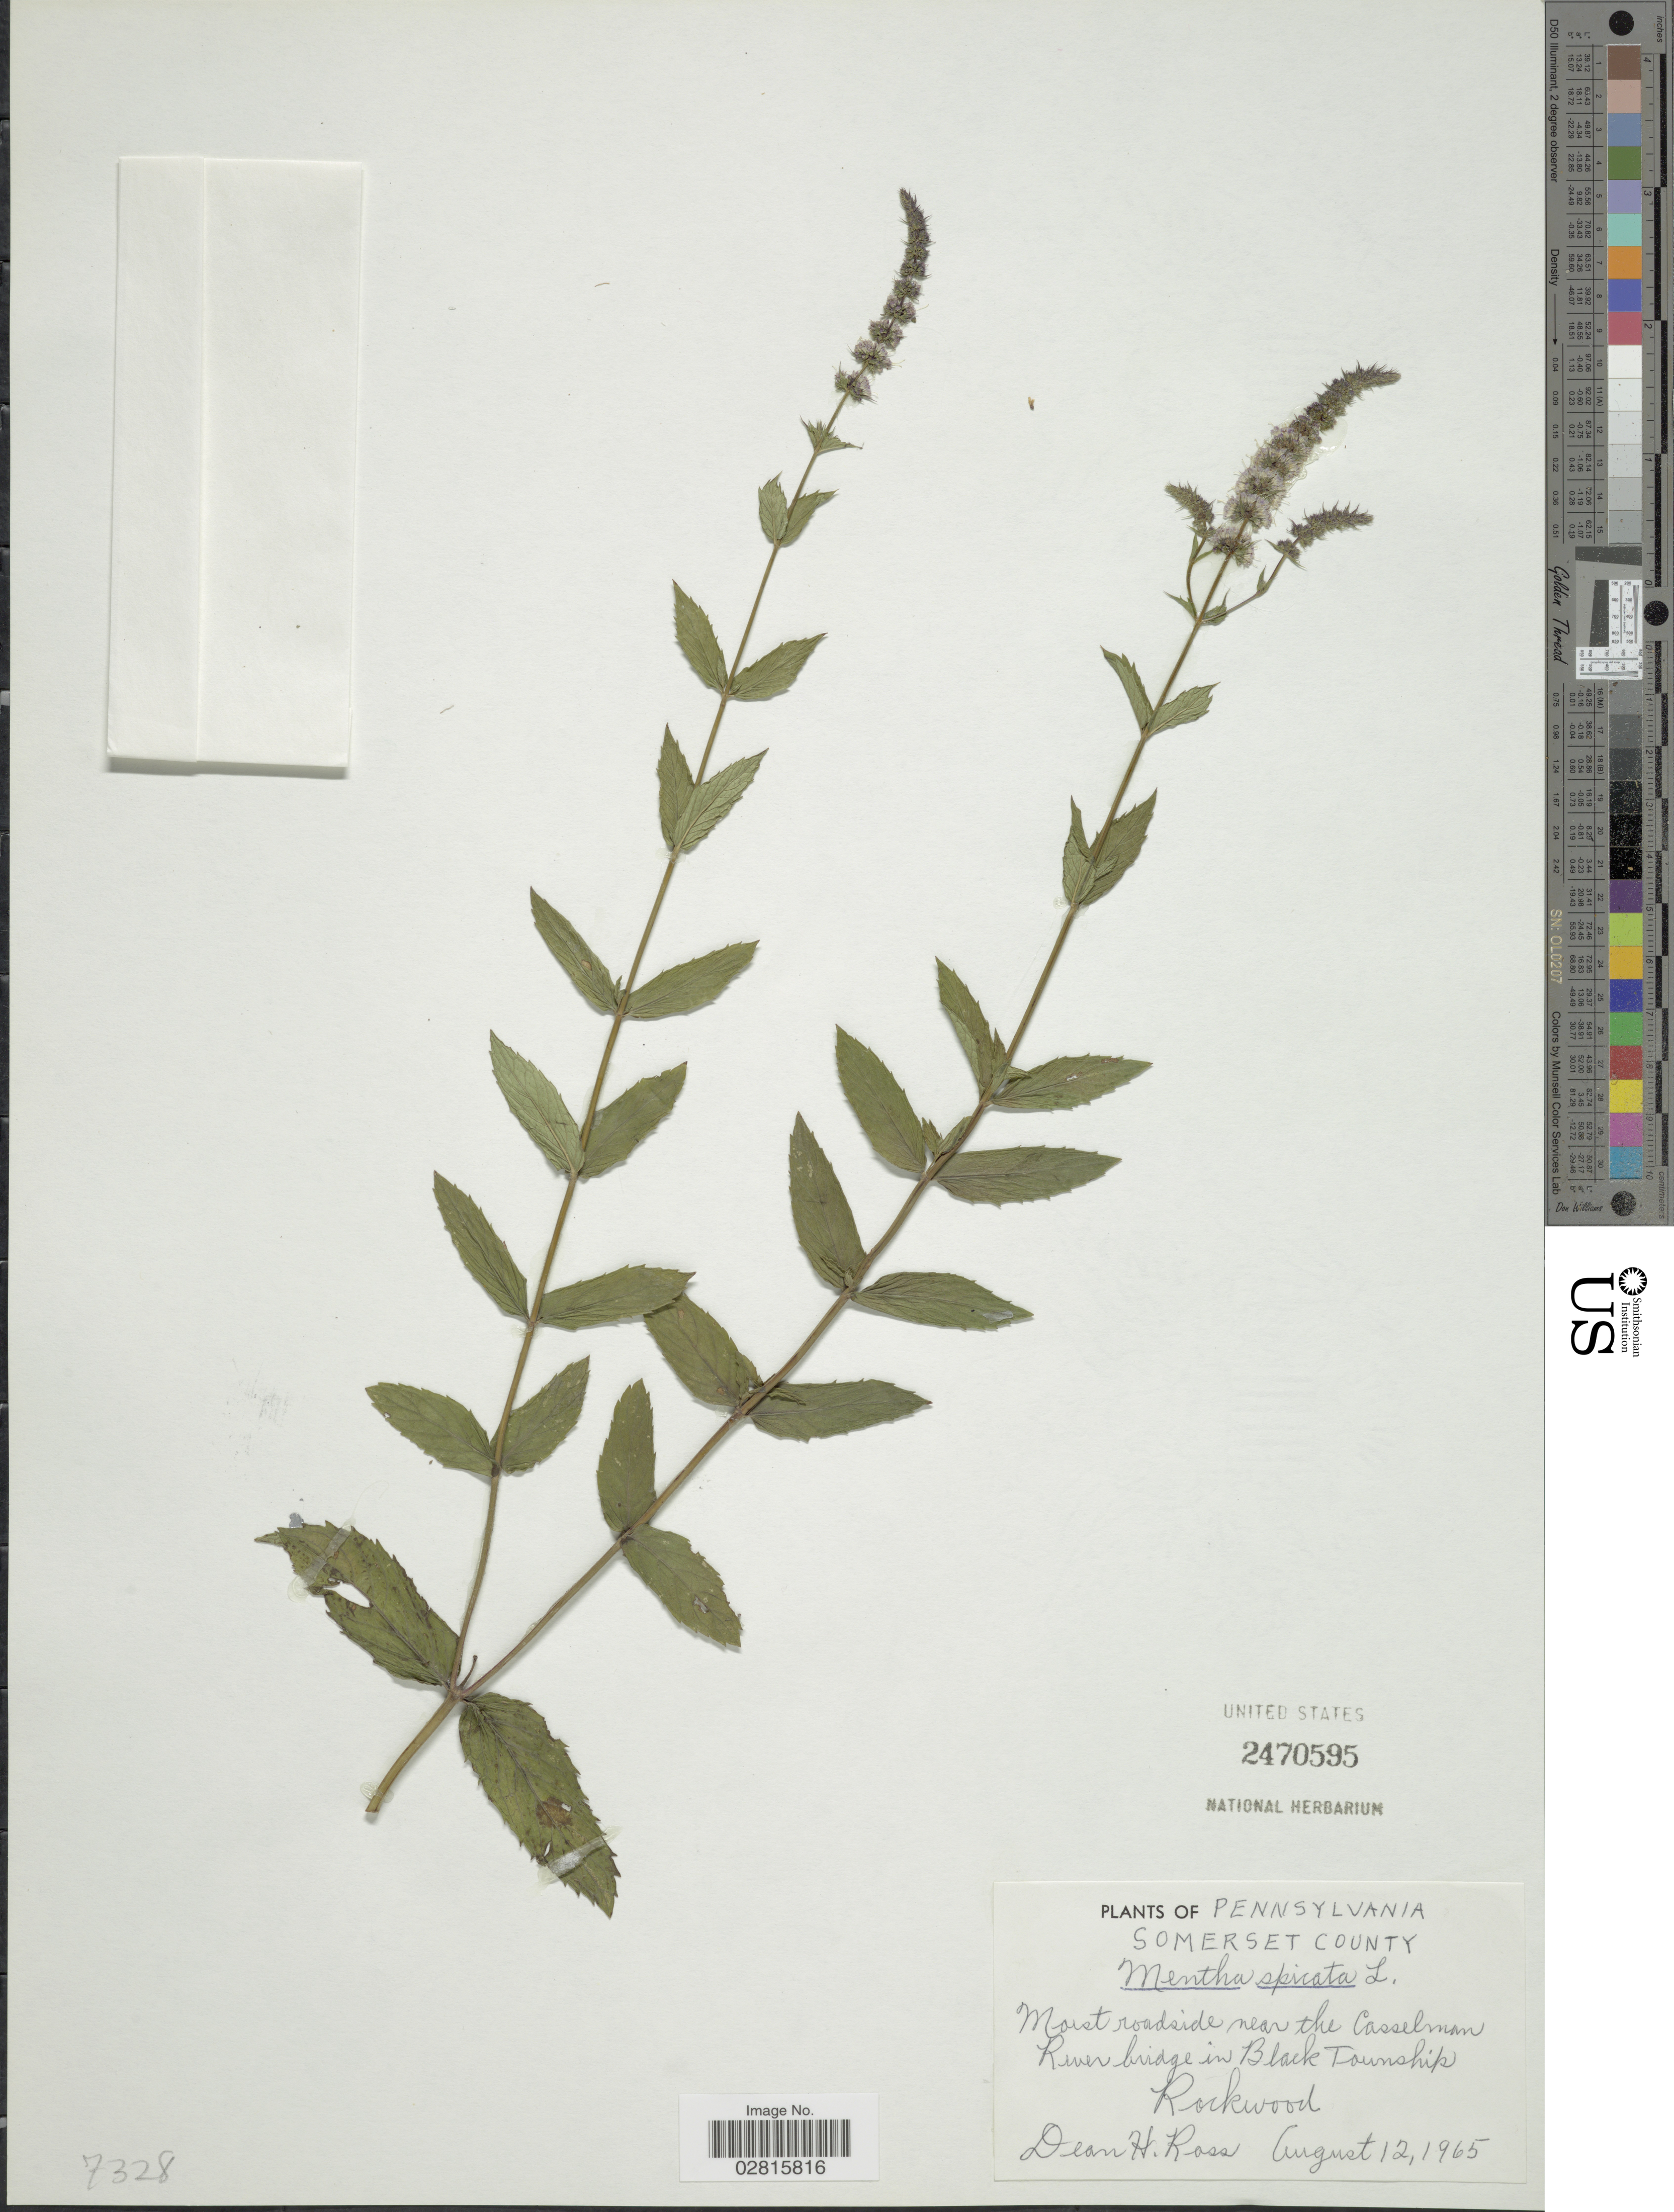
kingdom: Plantae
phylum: Tracheophyta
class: Magnoliopsida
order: Lamiales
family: Lamiaceae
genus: Mentha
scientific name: Mentha spicata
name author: L.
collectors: D. Ross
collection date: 1965-08-12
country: United States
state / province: Pennsylvania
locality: Somerset County. River bridge in Black Township, Rockwood.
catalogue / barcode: US 2470595